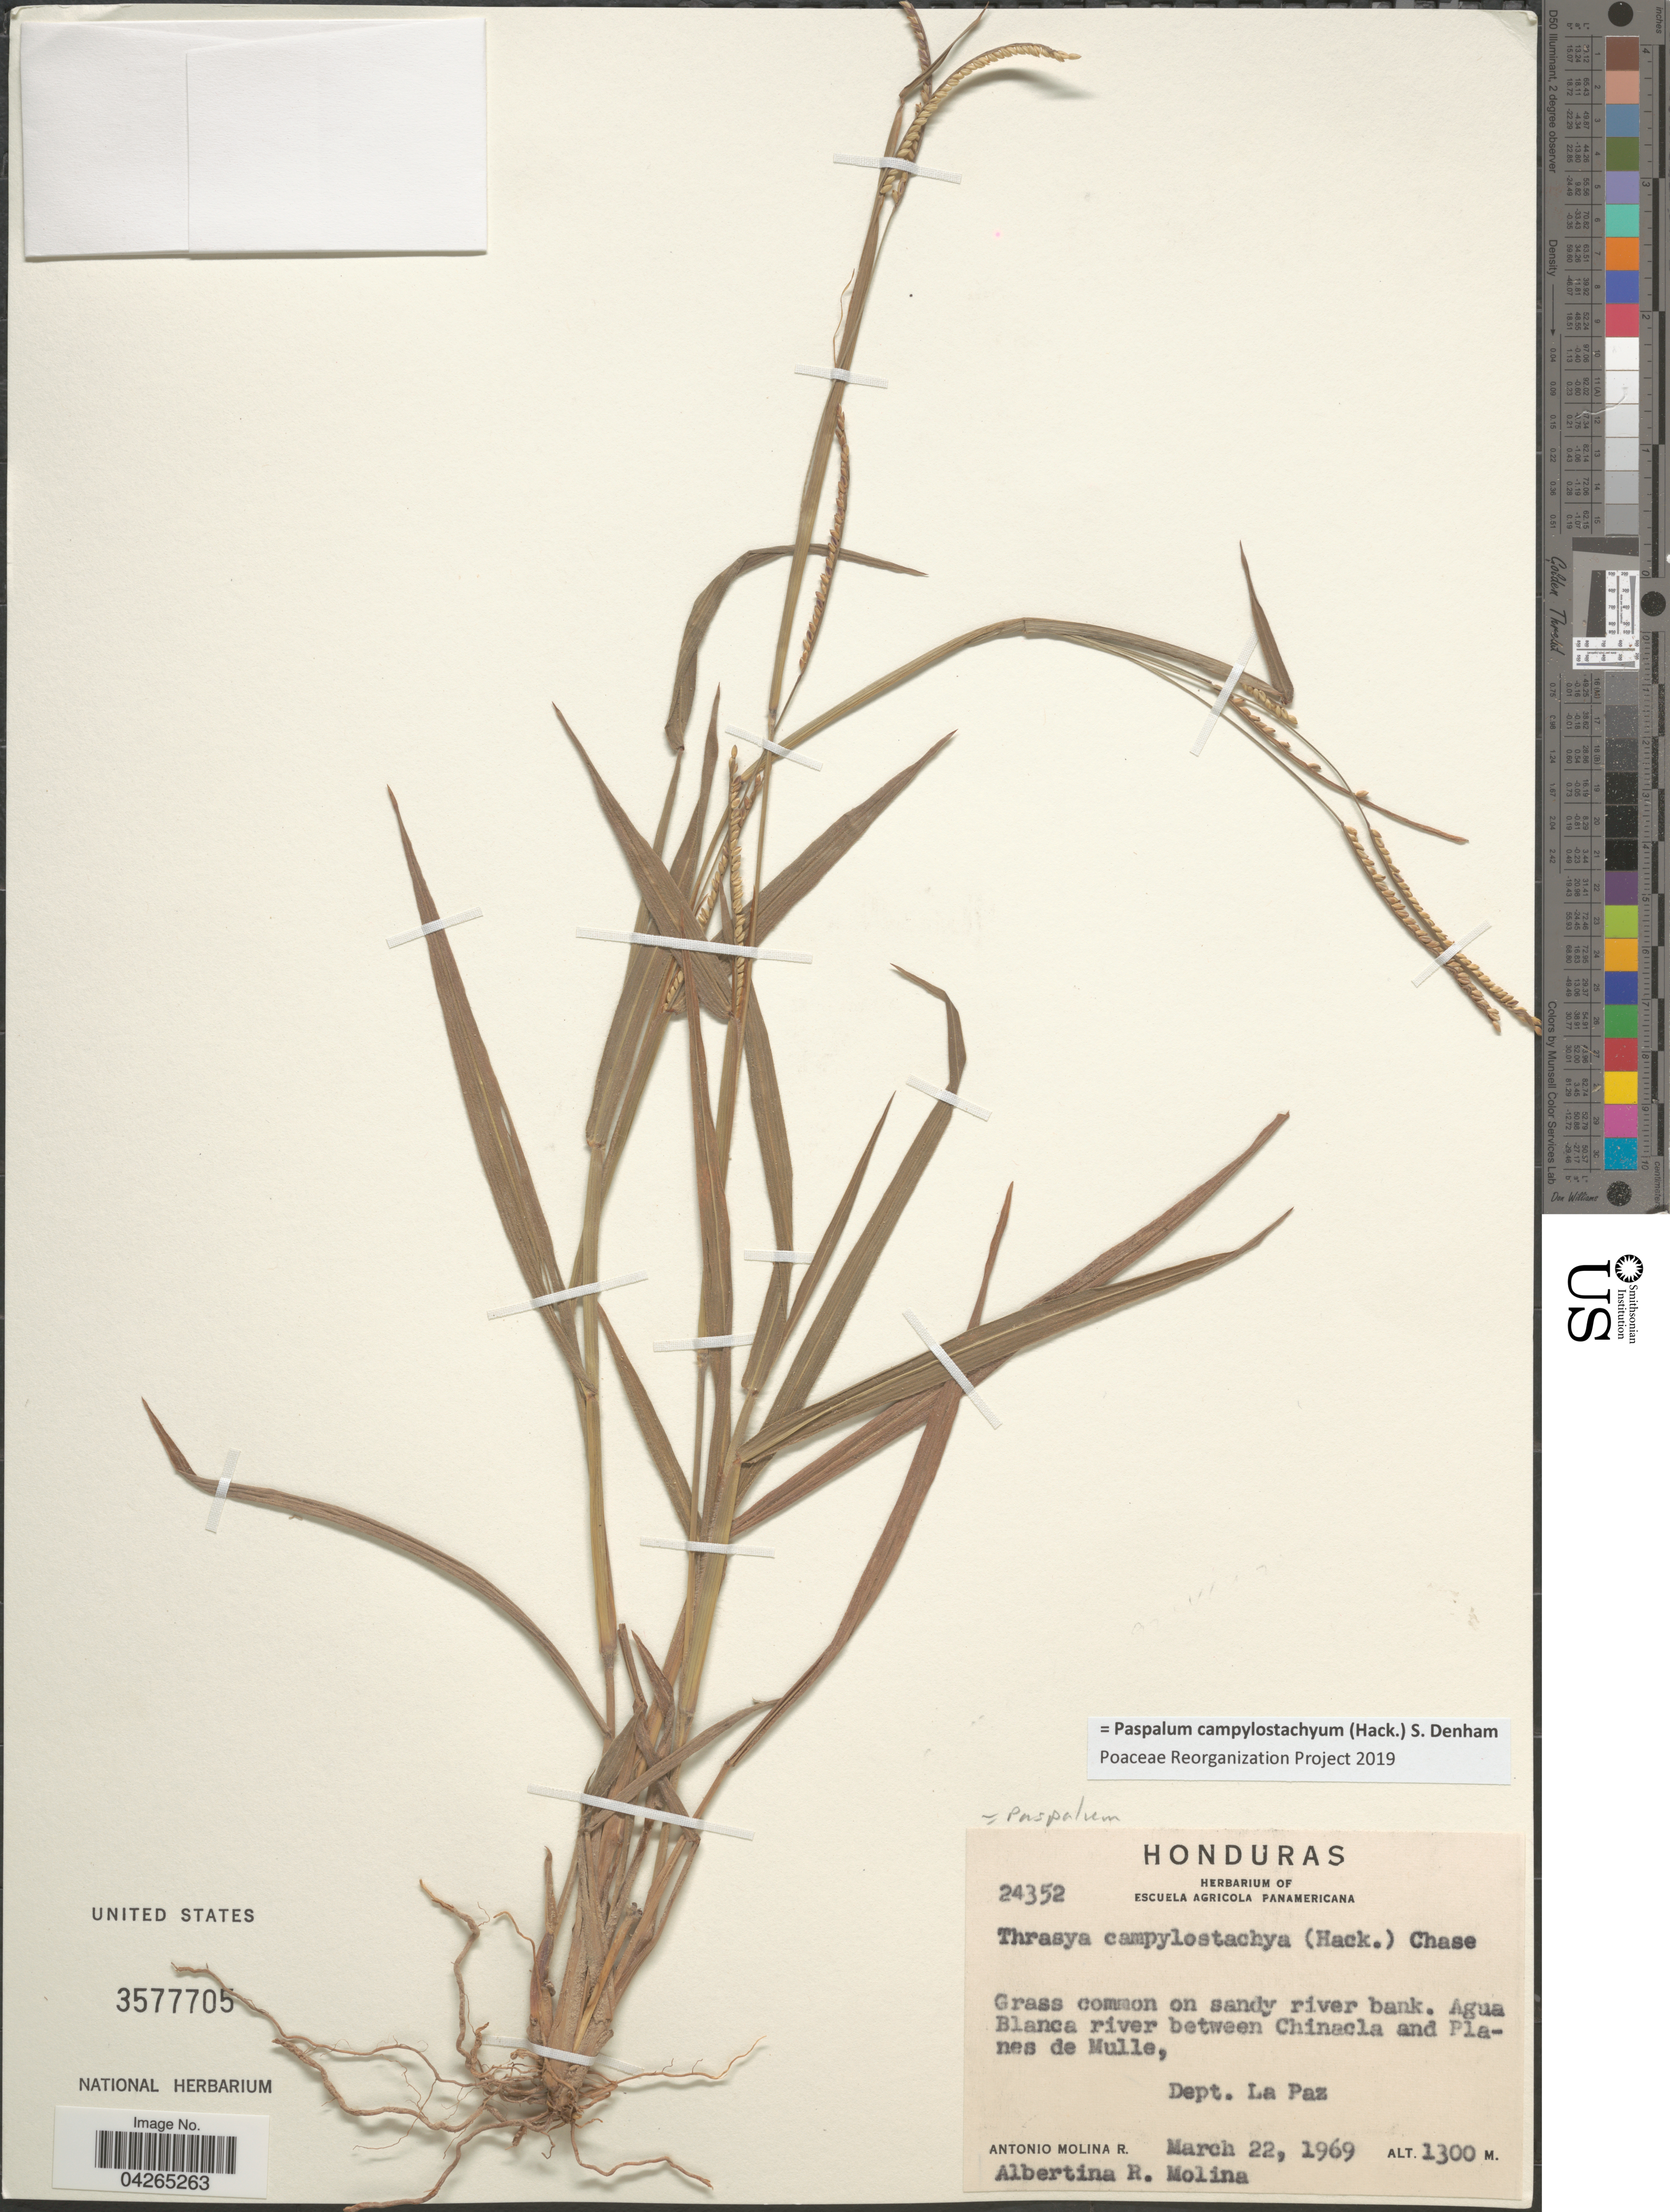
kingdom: Plantae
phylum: Tracheophyta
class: Liliopsida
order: Poales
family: Poaceae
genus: Paspalum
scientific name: Paspalum campylostachyum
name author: (Hack.) S. Denham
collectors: A. Molina R. & A. R. Molina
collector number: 24352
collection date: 1969-03-22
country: Honduras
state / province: La Paz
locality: Agua Blanca river between Chinacla and Planes de Mulle, Dept. La Paz.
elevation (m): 1300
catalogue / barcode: US 3577705